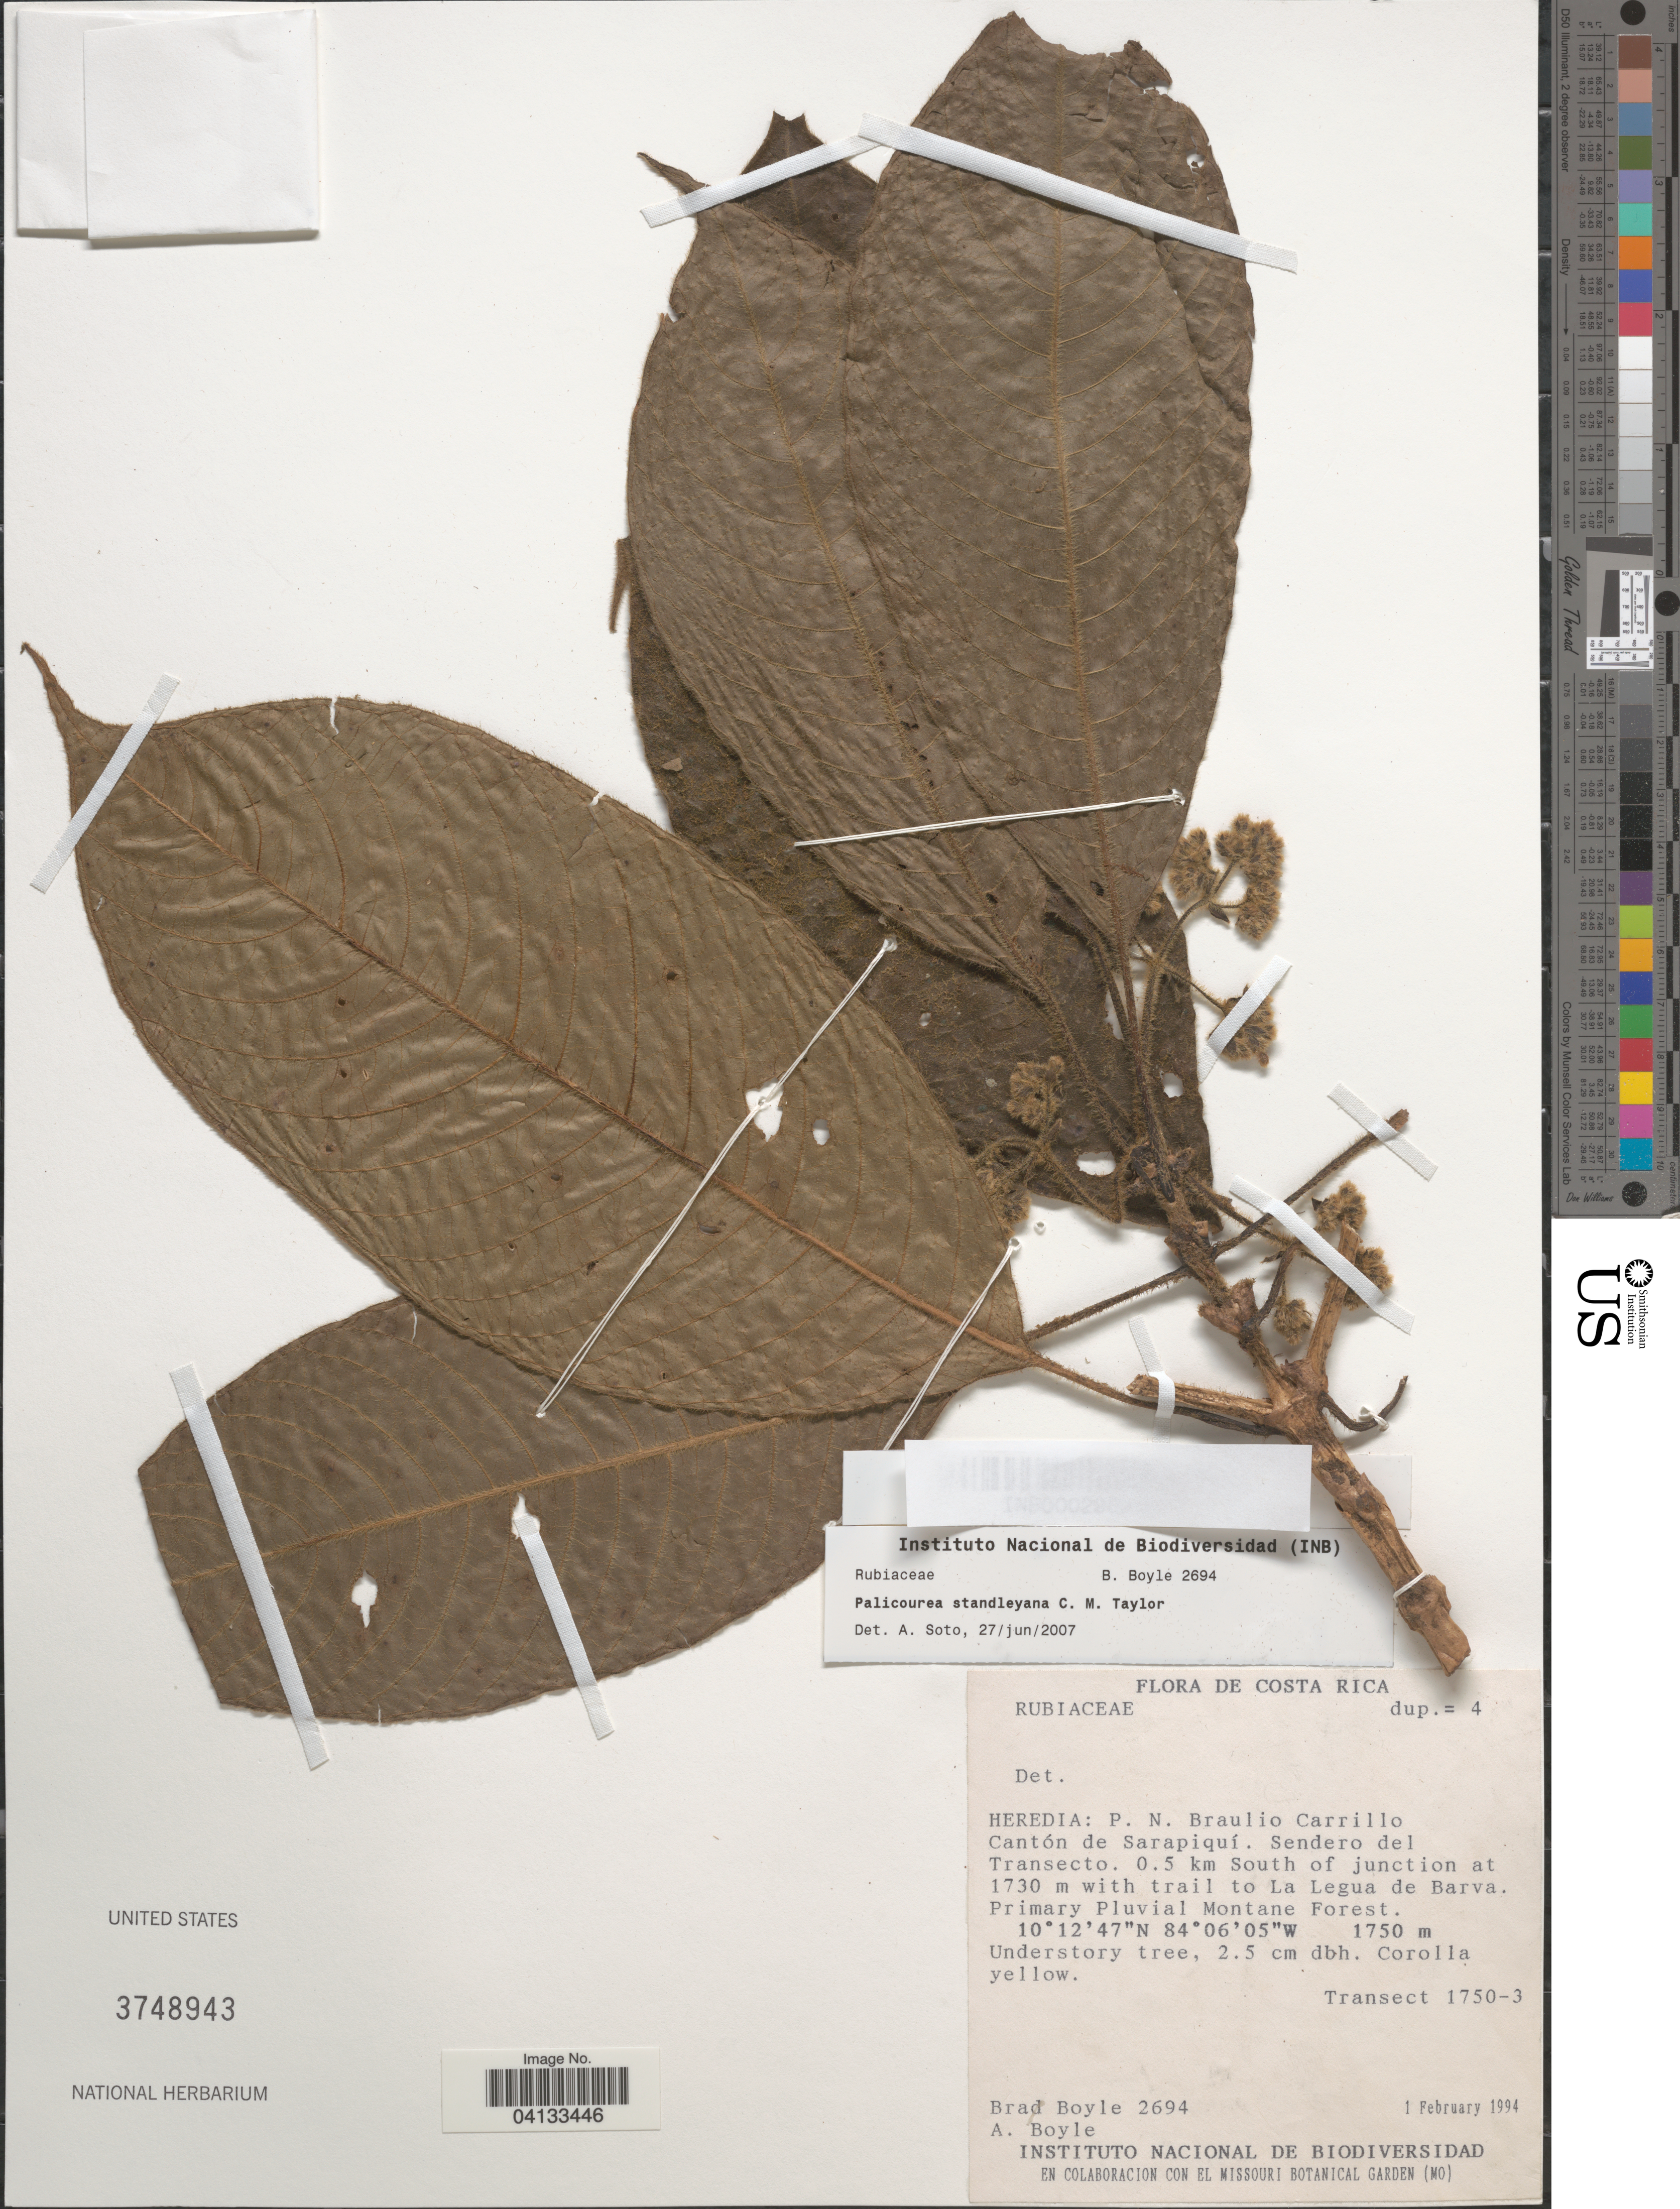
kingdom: Plantae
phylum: Tracheophyta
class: Magnoliopsida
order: Gentianales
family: Rubiaceae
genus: Palicourea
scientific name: Palicourea standleyana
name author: C.M. Taylor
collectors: B. Boyle & A. Boyle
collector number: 2694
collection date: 1994-02-01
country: Costa Rica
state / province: Heredia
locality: P. N. Braulio Carrillo Cantón de Sarapiquí. Sendero del Transecto. 0.5 km South of junction at 1730 m with trail to La Legua de Barva.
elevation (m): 1750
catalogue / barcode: US 3748943